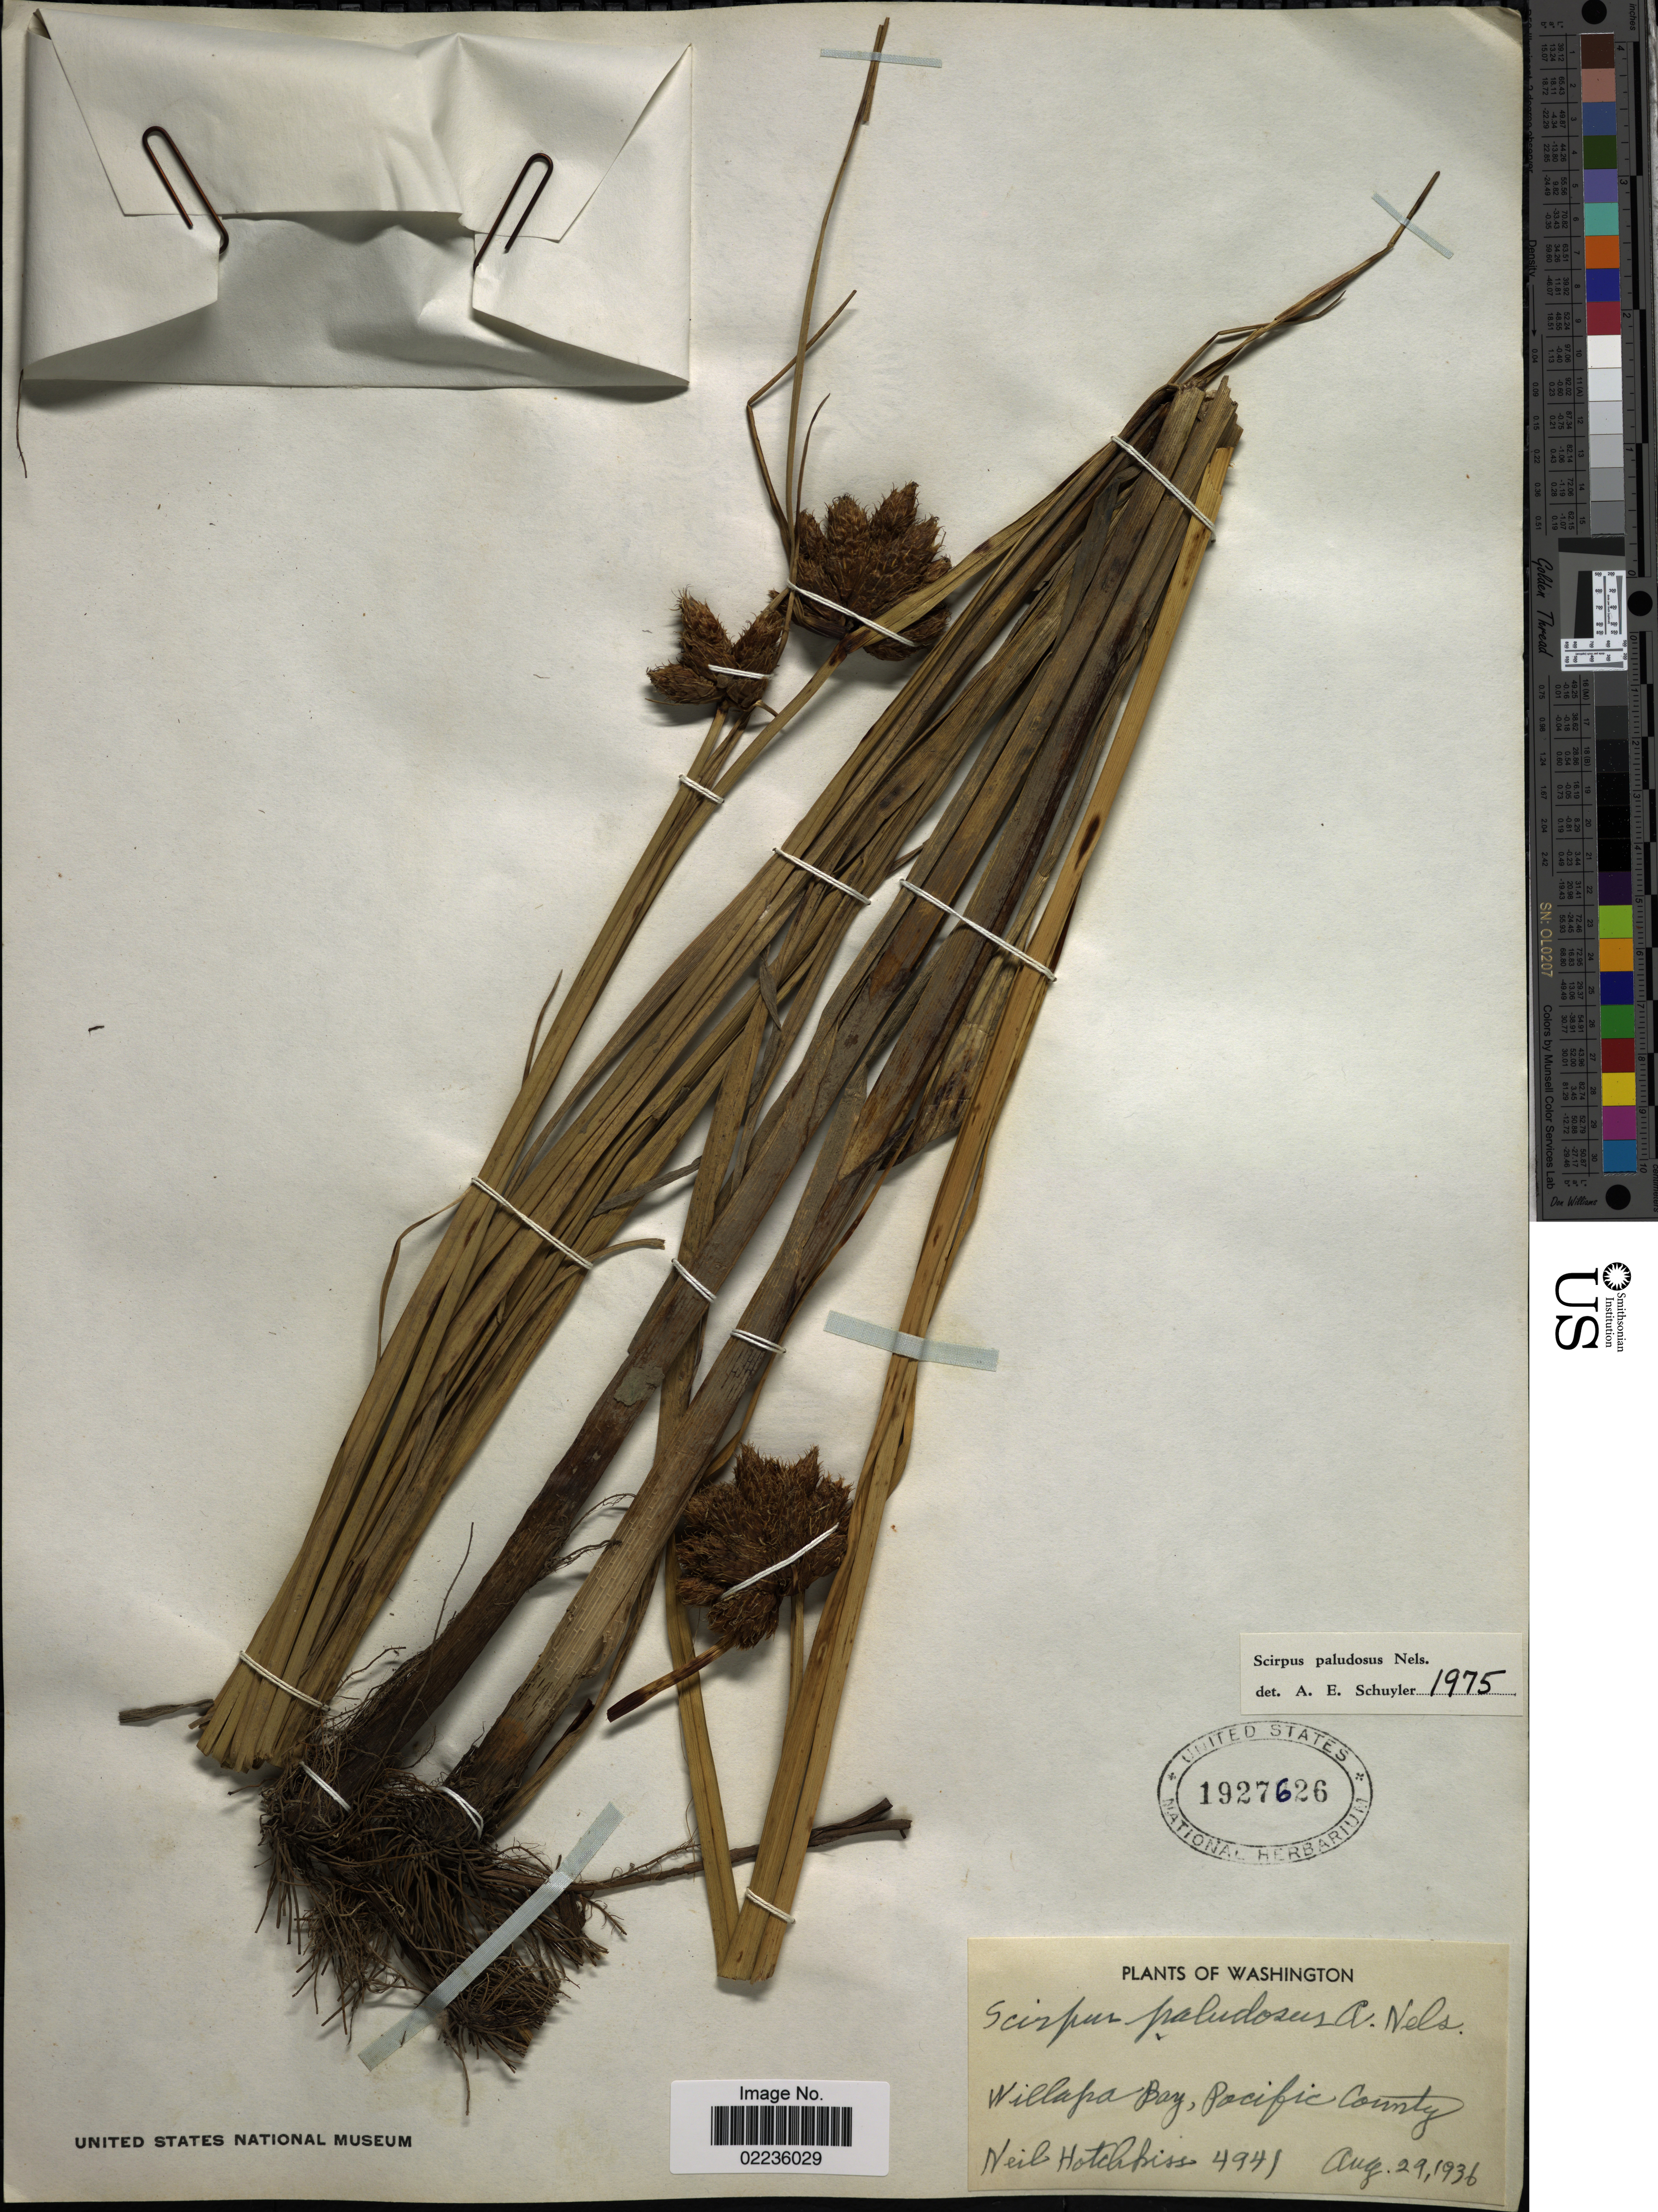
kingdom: Plantae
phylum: Tracheophyta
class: Liliopsida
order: Poales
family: Cyperaceae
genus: Bolboschoenus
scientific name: Bolboschoenus maritimus subsp. paludosus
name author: (A. Nelson) T. Koyama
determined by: Strong, M. T., (US), Smithsonian Institution - National Museum of Natural History (UNITED STATES)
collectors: N. Hotchkiss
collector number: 4941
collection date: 1936-08-29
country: United States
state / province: Washington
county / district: Pacific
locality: Willapa Bay, Pacific County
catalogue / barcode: US 1927626